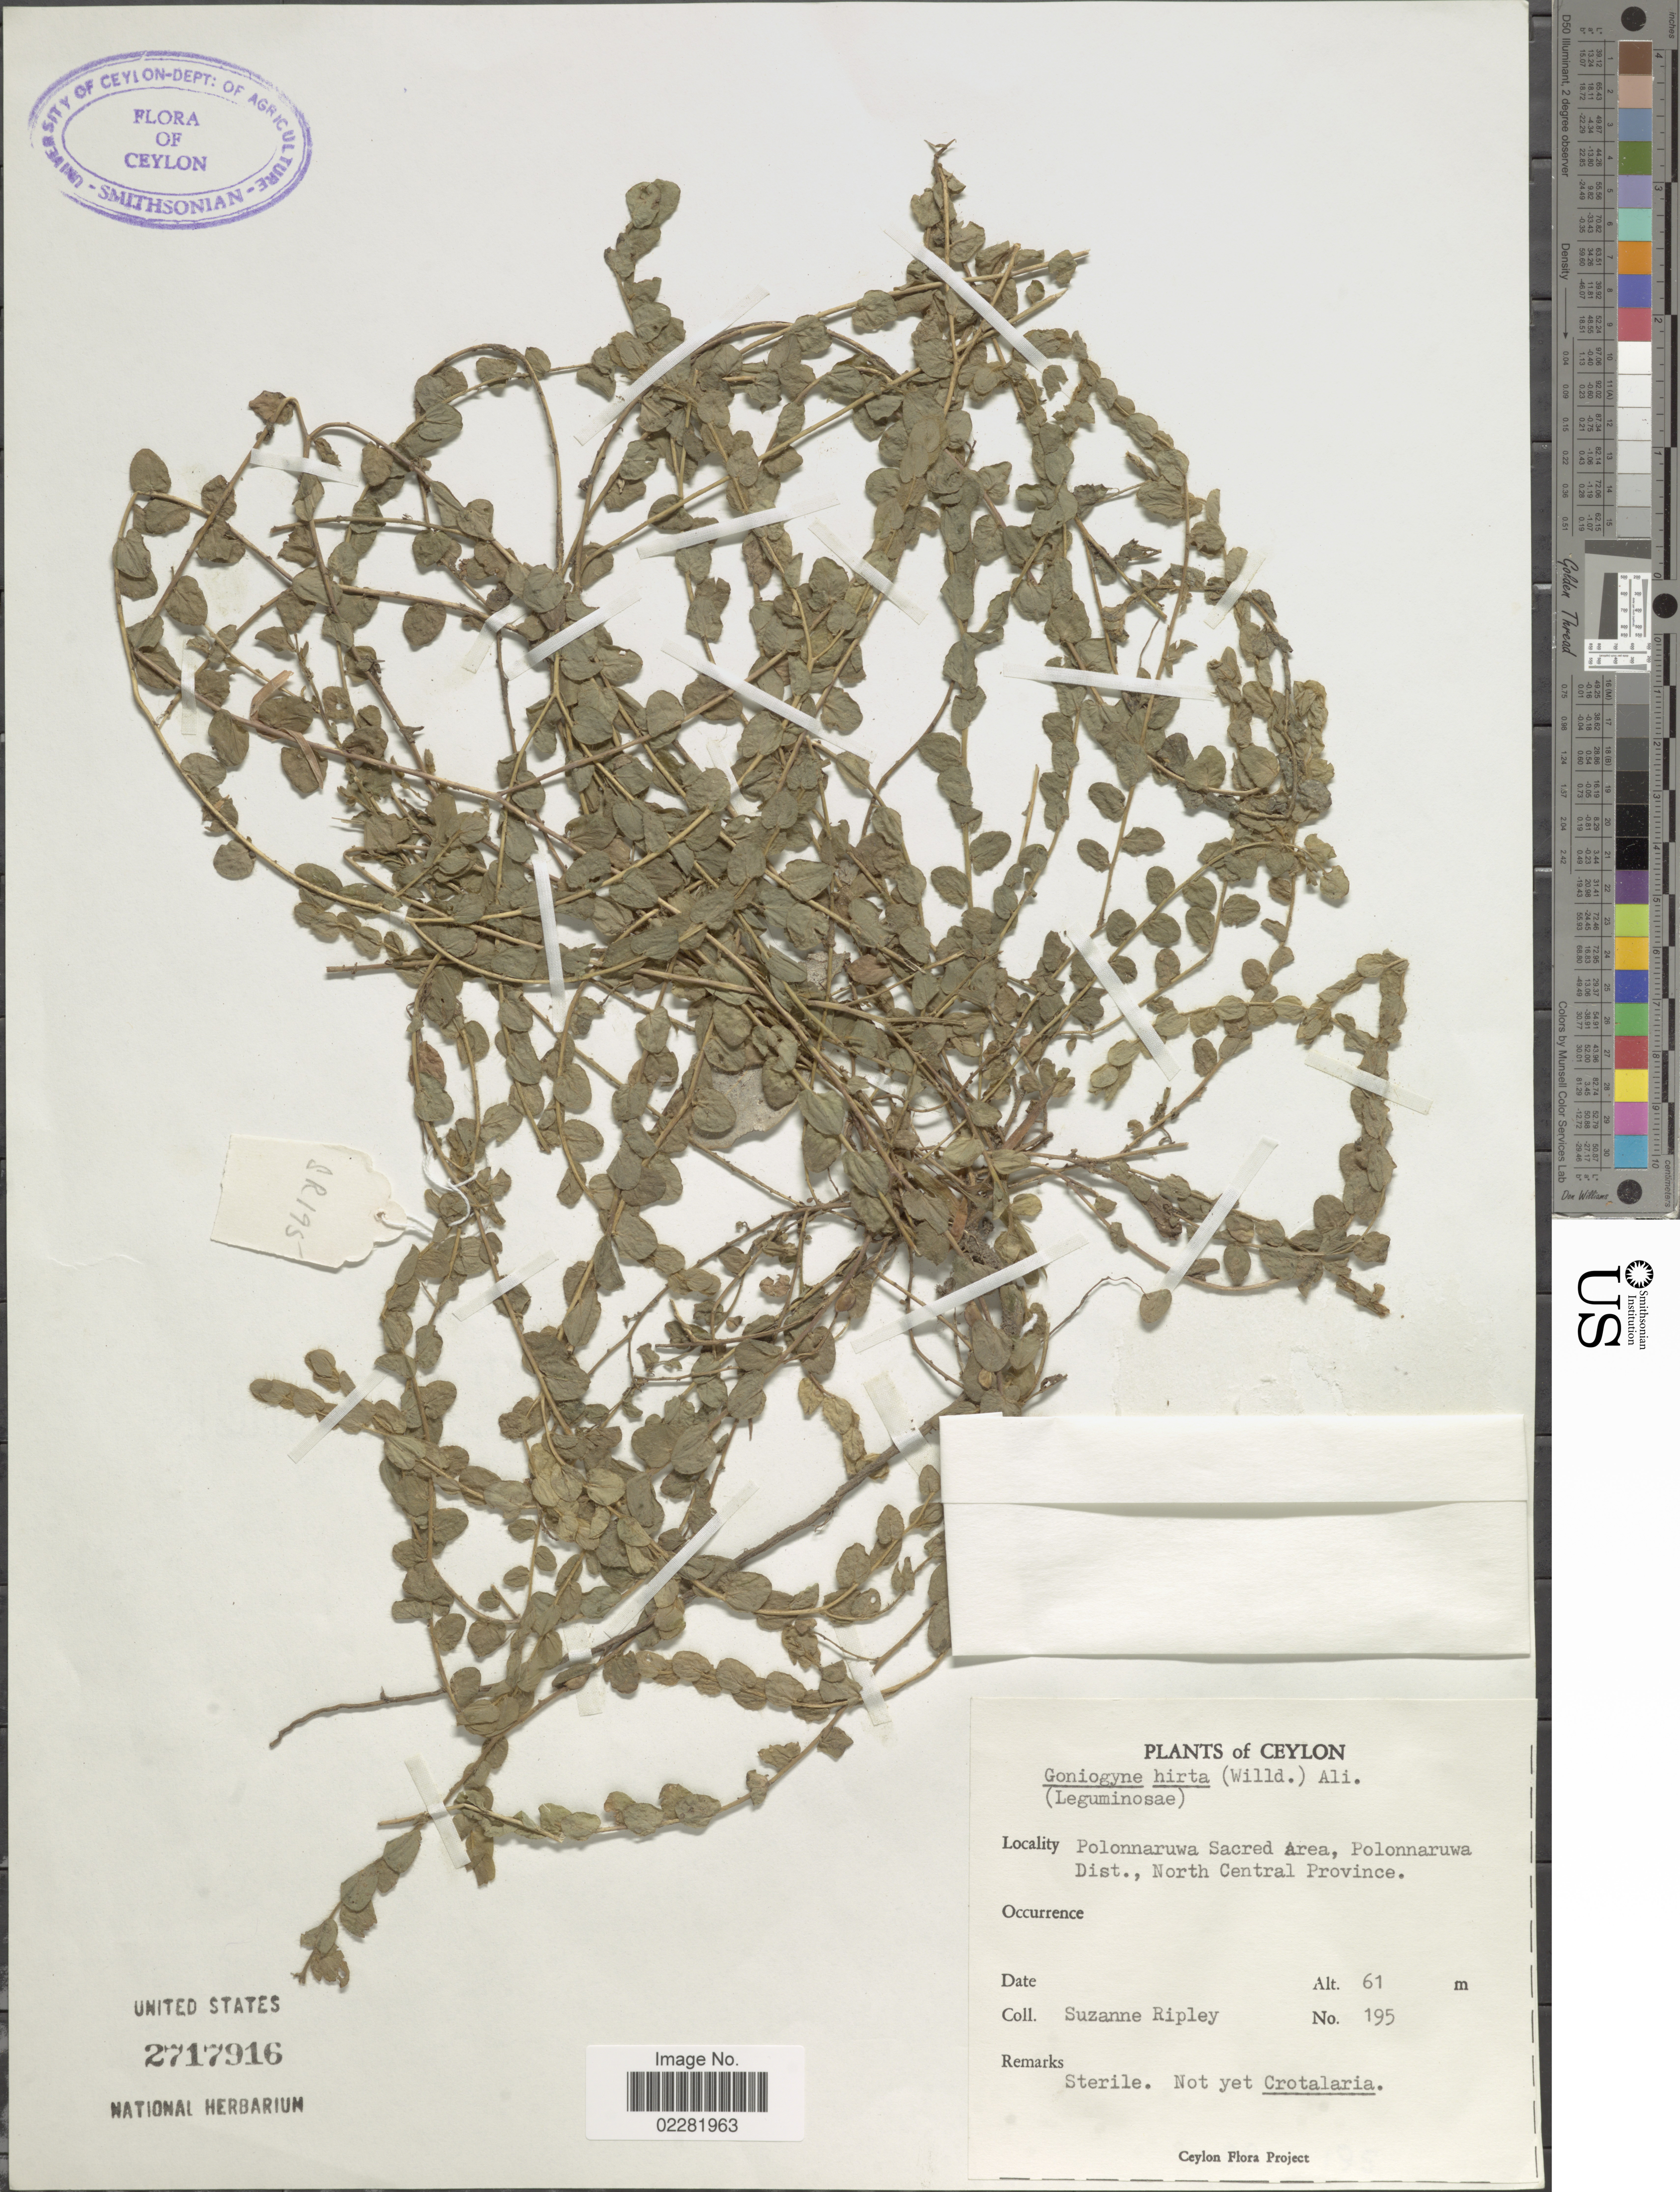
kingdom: Plantae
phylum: Tracheophyta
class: Magnoliopsida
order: Fabales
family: Fabaceae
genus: Crotalaria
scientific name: Crotalaria hebecarpa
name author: (DC.) Rudd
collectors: S. Ripley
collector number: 195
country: Sri Lanka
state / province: North Central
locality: Ceylon, Polonnaruwa Sacred Area, Polonnaruwa Dist.,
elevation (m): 61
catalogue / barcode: US 2717916